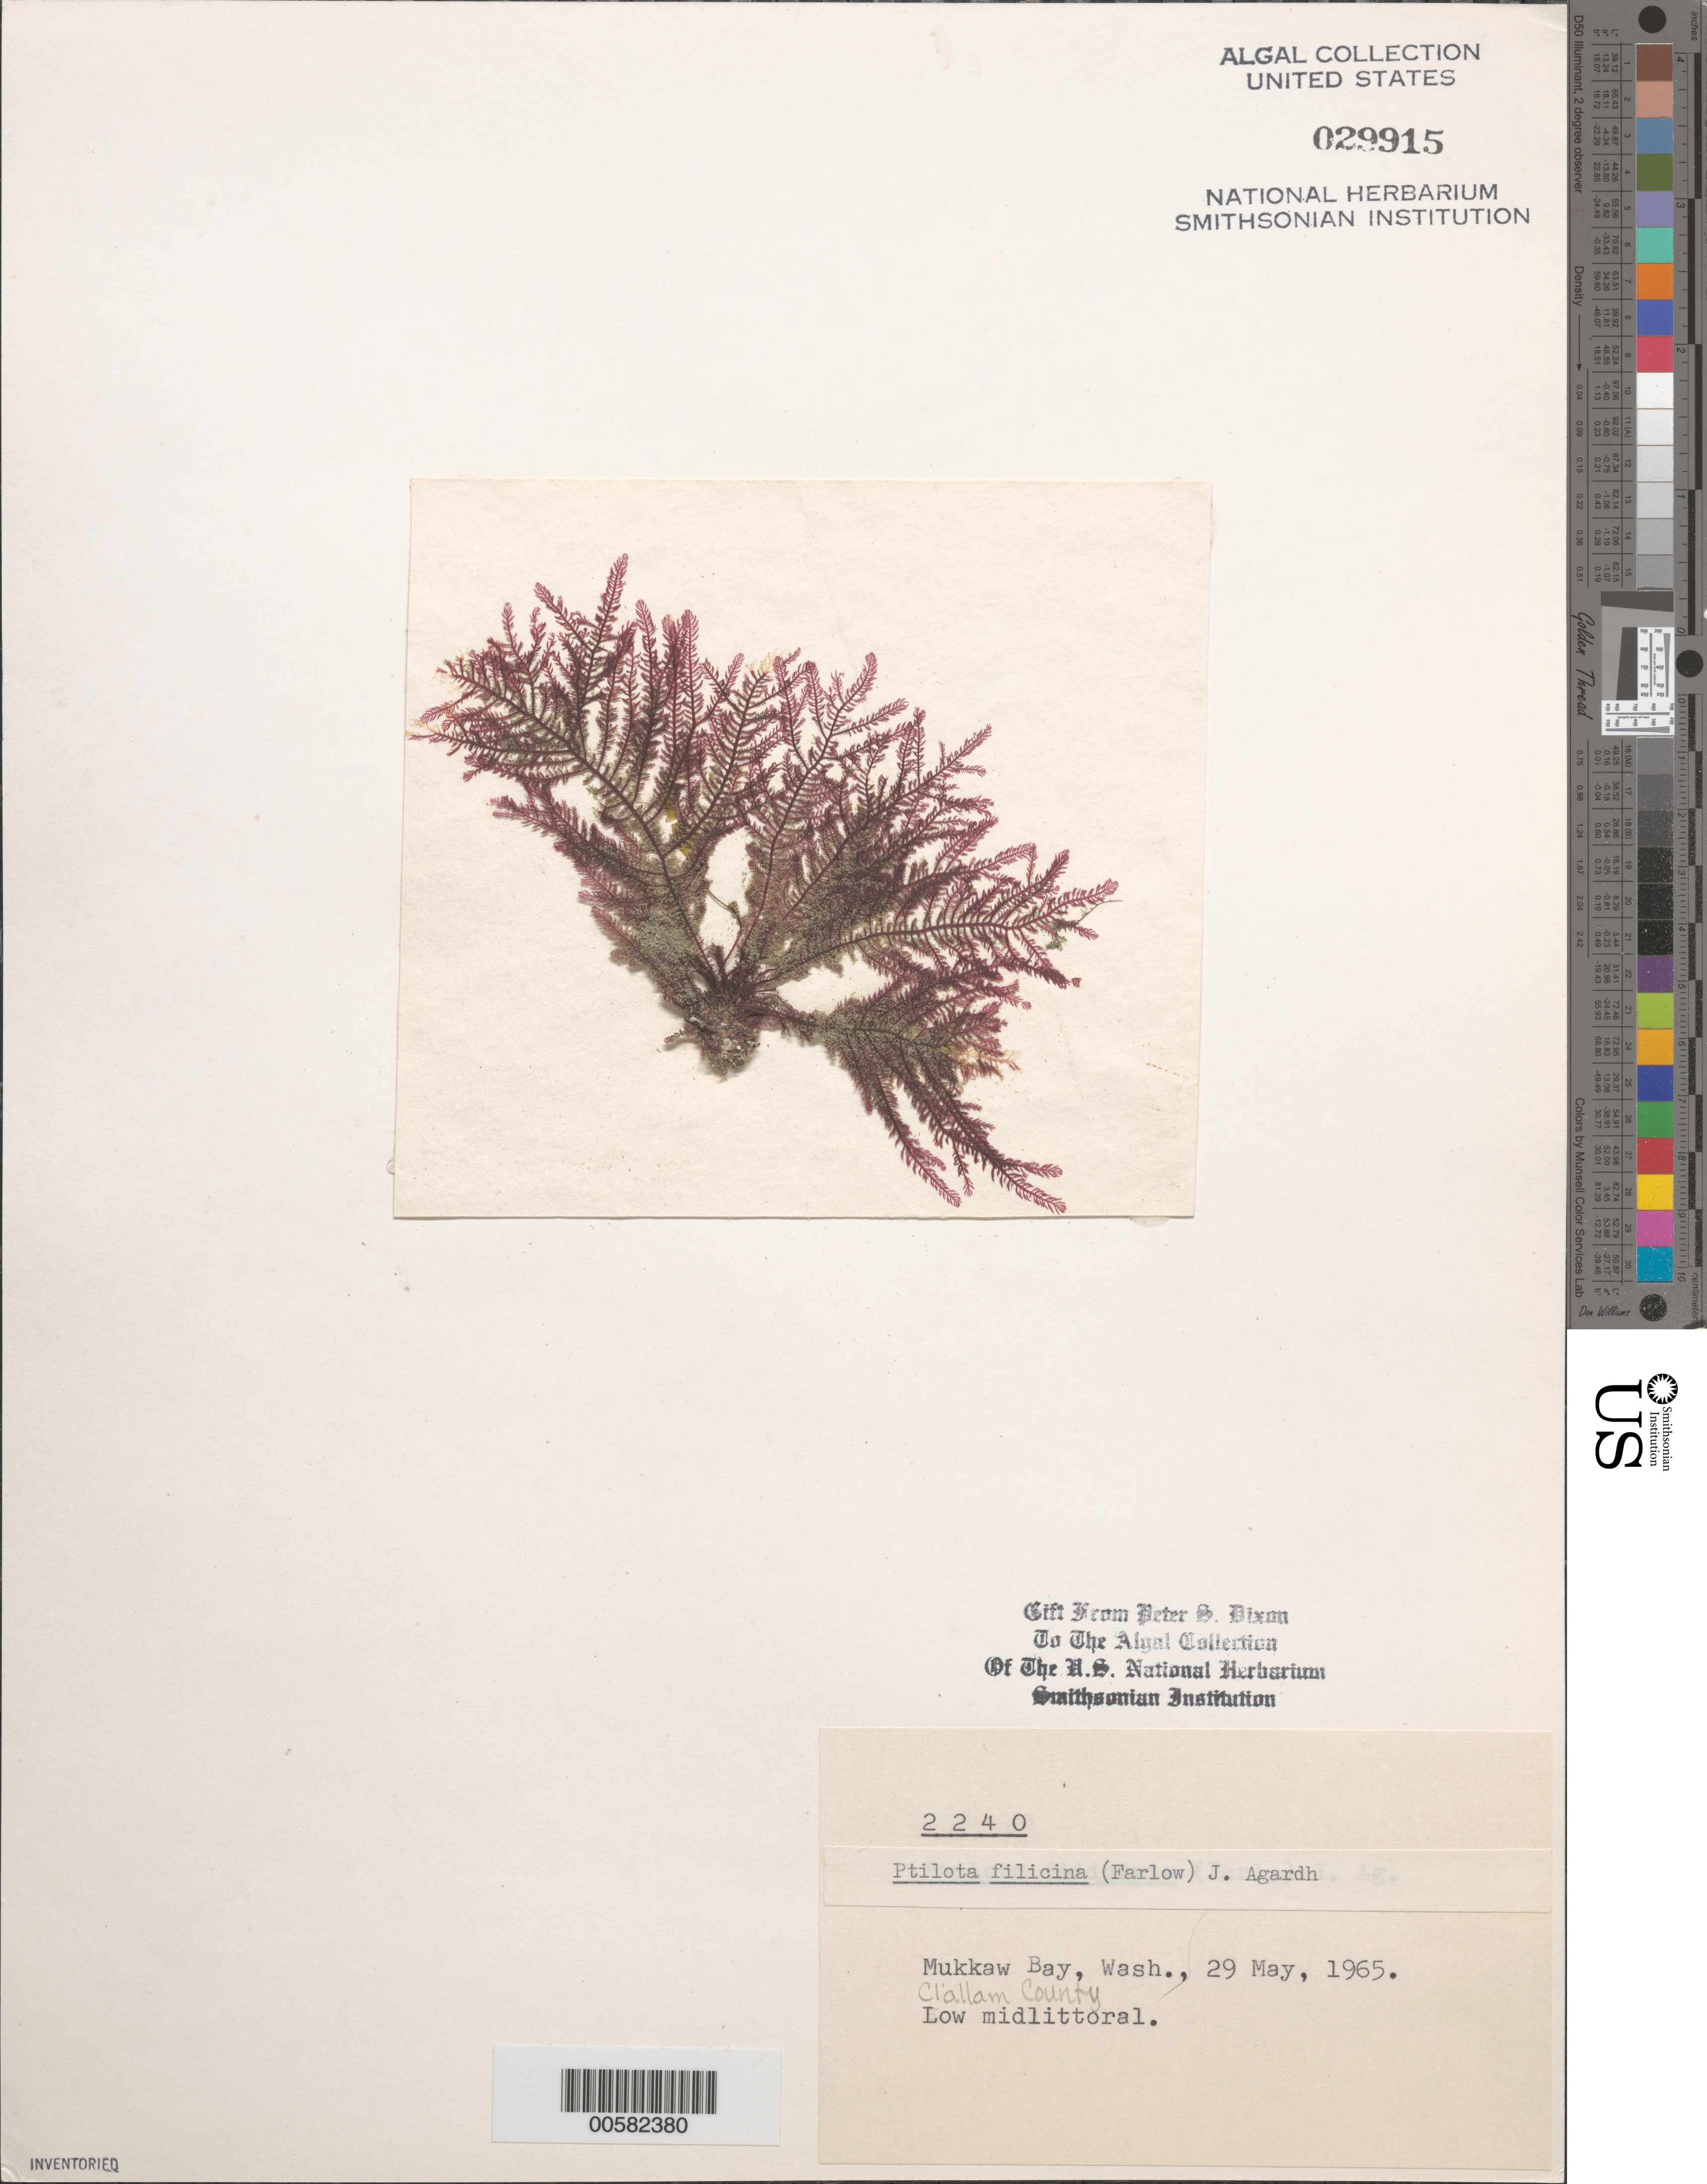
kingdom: Plantae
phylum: Rhodophyta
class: Florideophyceae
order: Ceramiales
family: Wrangeliaceae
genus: Ptilota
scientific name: Ptilota filicina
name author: J. Agardh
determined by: Dixon, P. S.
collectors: P. S. Dixon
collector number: PSD 2240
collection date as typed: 29 May 1965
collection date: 1965-05-29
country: United States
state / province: Washington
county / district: Clallam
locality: Mukkaw Bay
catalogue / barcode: US 29915